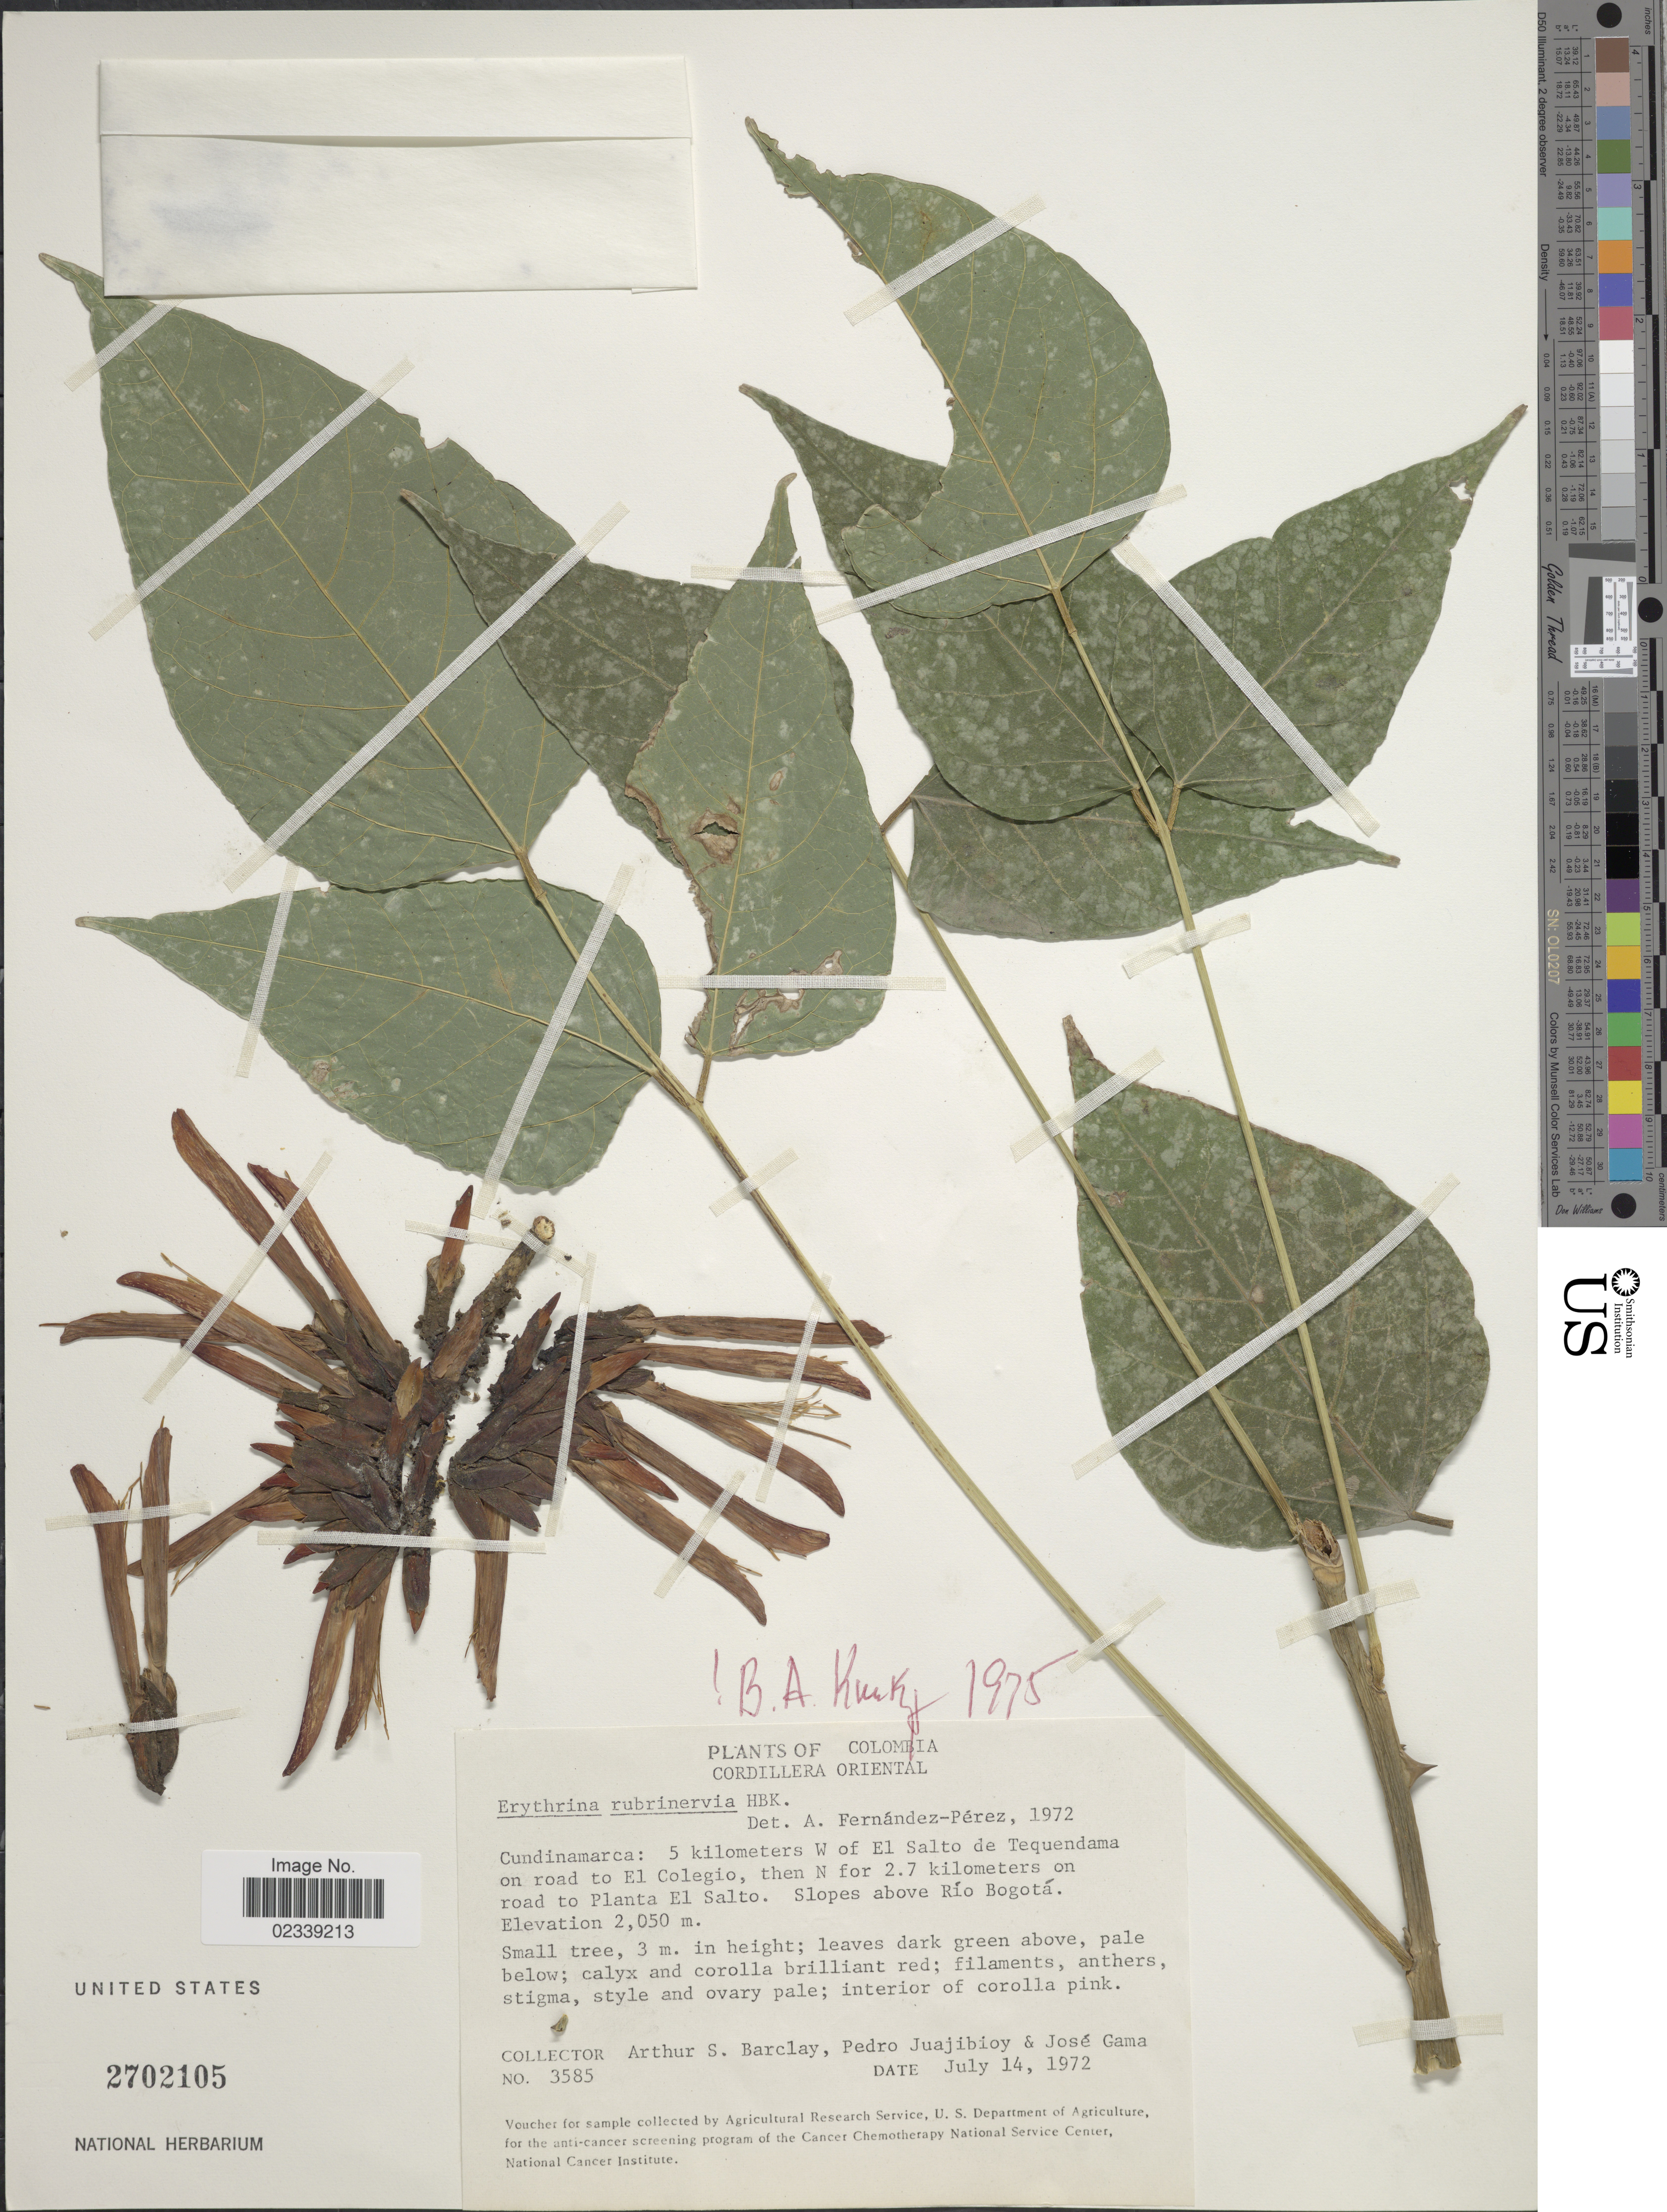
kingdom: Plantae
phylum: Tracheophyta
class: Magnoliopsida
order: Fabales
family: Fabaceae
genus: Erythrina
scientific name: Erythrina rubrinervia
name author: Kunth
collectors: A. S. Barclay, P. Juajibioy & J. Gama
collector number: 3585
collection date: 1972-07-14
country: Colombia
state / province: Cundinamarca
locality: Cordillera Oriental, 5 kilometers W of El Salto de Tequendama on road to El Colegio, then N for 2.7 kilometers on road to Planta El Salto, slopes above Rio Bogota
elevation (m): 2050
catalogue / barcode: US 2702105